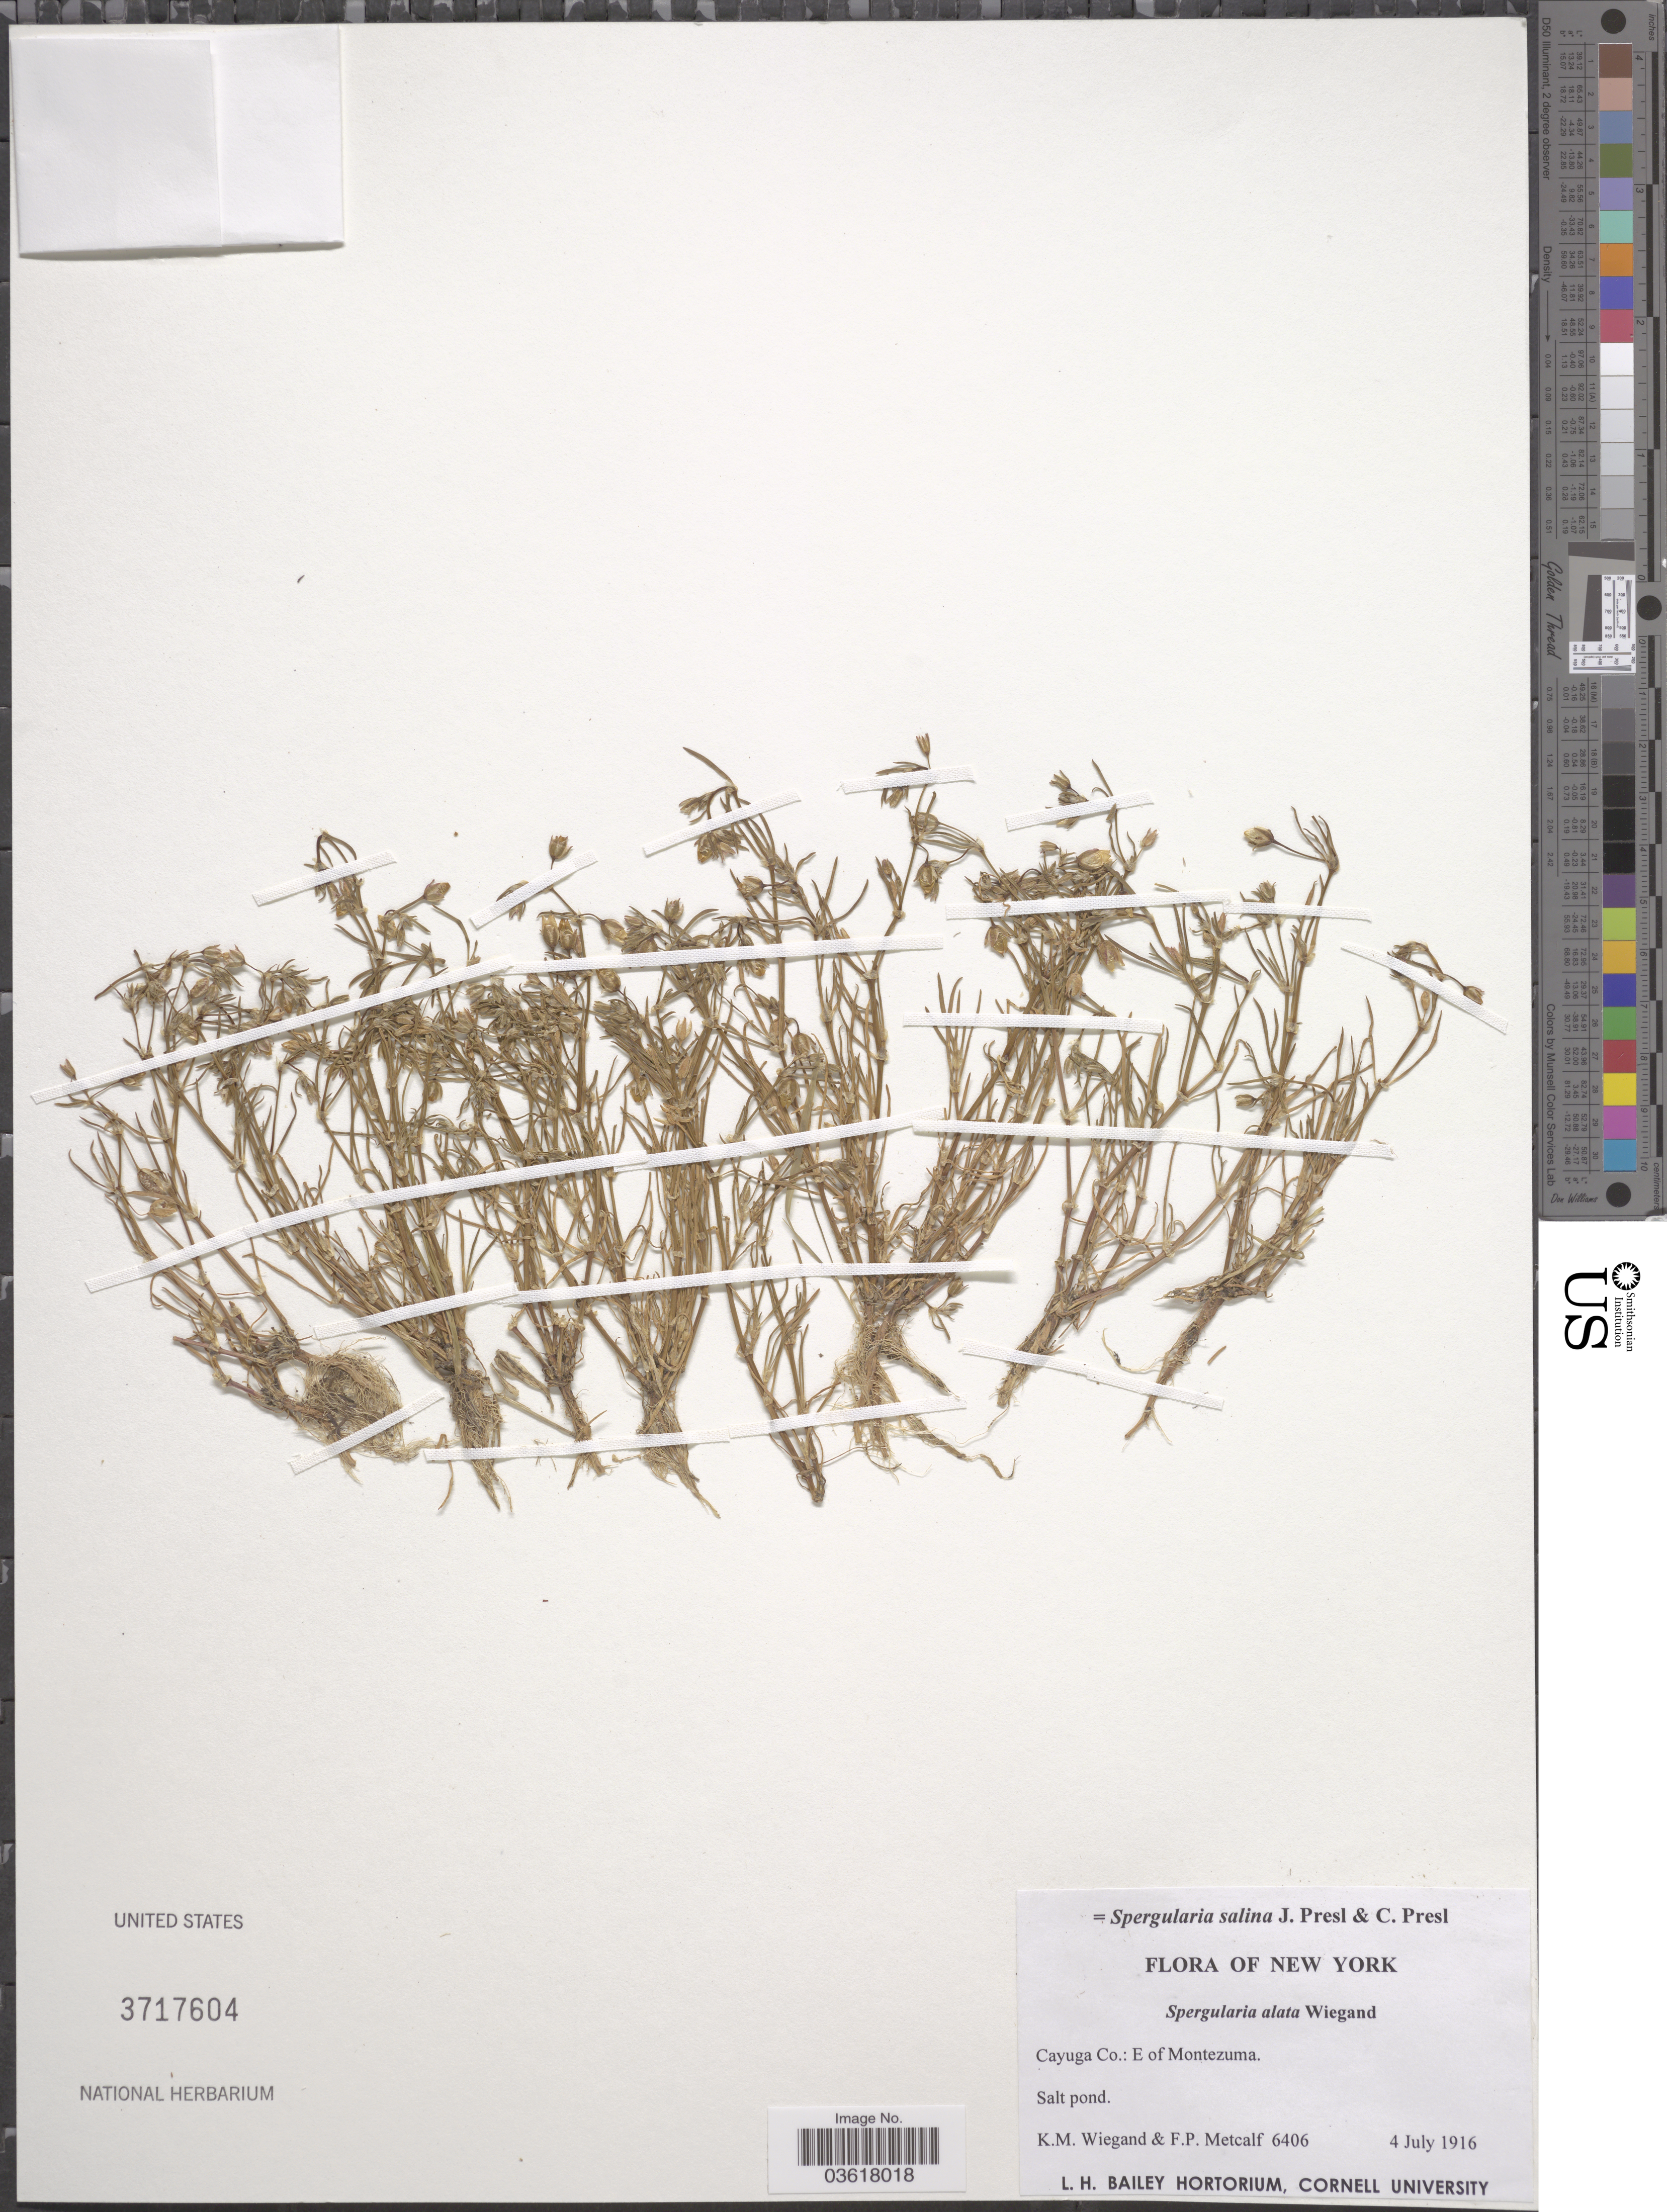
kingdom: Plantae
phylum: Tracheophyta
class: Magnoliopsida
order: Caryophyllales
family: Caryophyllaceae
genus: Spergularia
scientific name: Spergularia alata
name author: Wiegand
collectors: K. M. Wiegand & F. Metcalf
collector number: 6406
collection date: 1916-07-04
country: United States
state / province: New York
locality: Cayuga Co.: E of Montezuma.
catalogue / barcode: US 3717604